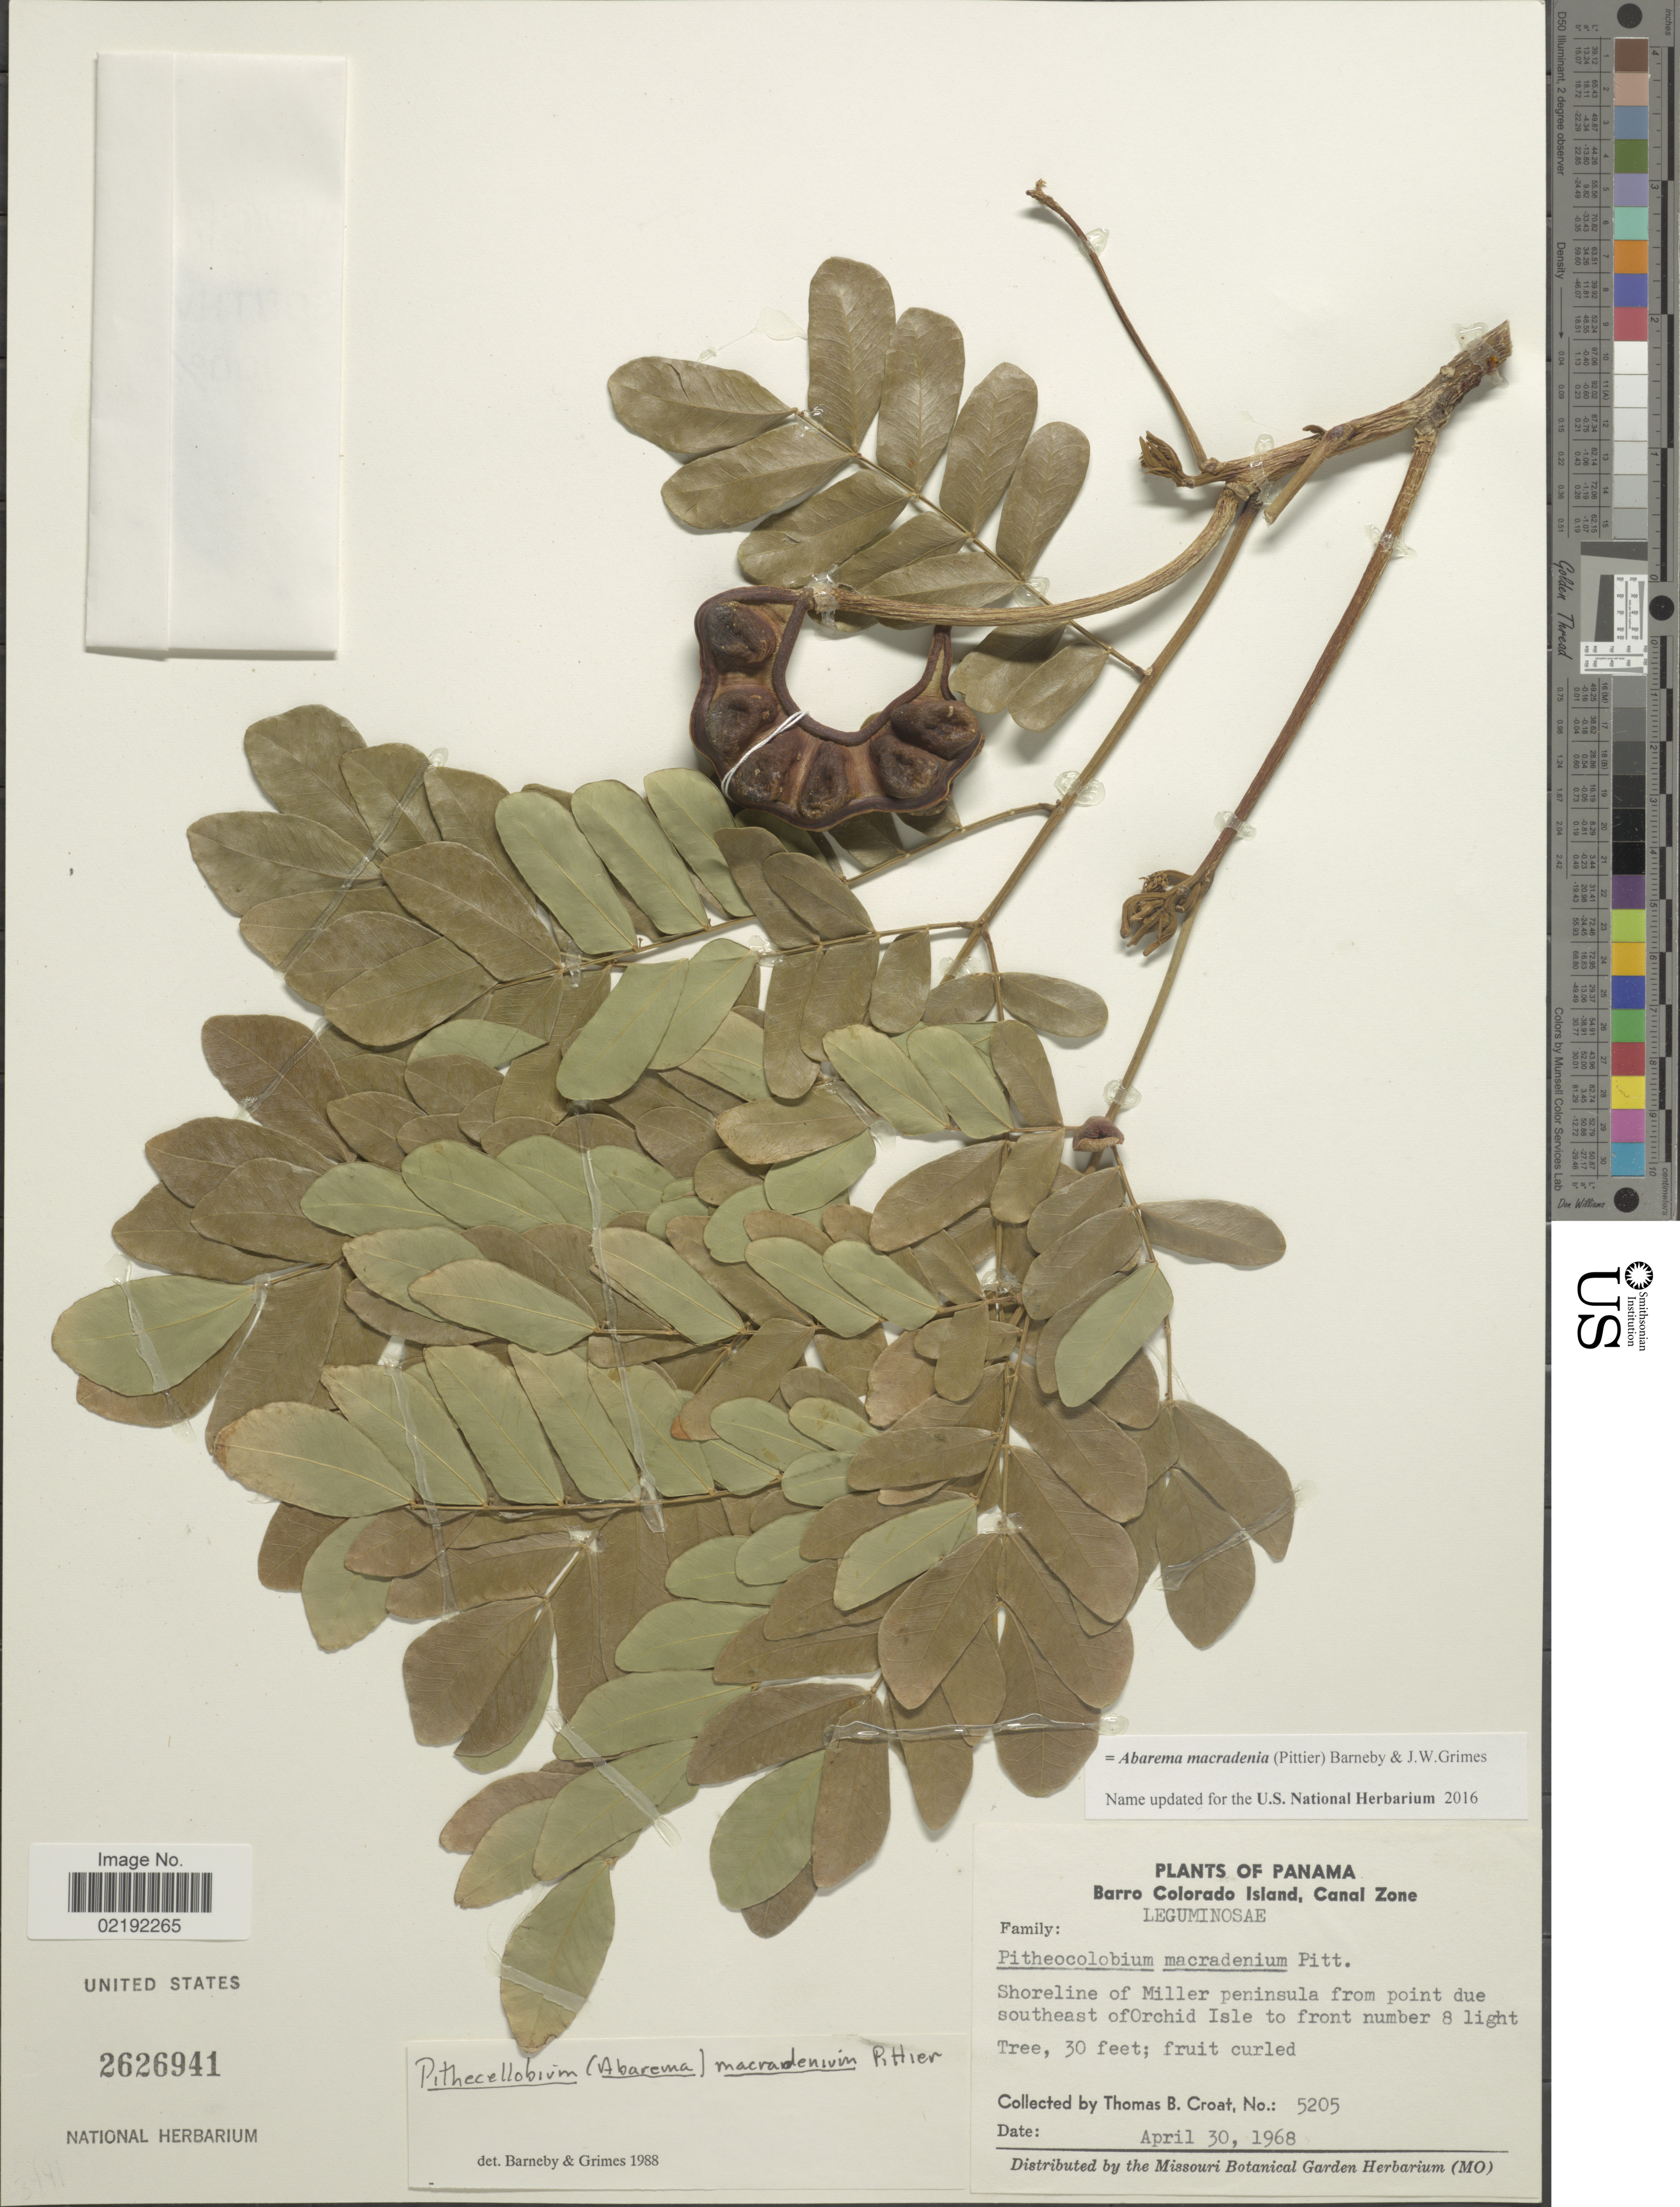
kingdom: Plantae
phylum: Tracheophyta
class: Magnoliopsida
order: Fabales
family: Fabaceae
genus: Abarema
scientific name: Abarema macradenia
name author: (Pittier) Barneby & J.W. Grimes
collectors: T. B. Croat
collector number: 5205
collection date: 1968-04-30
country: Panama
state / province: Panamá Oeste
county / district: Canal Zone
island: Barro Colorado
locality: Barro Colorado Island, Canal Zone, Shoreline of Miller peninsula from point due southeast of Orchid Isle to front number 8 light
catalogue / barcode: US 2626941